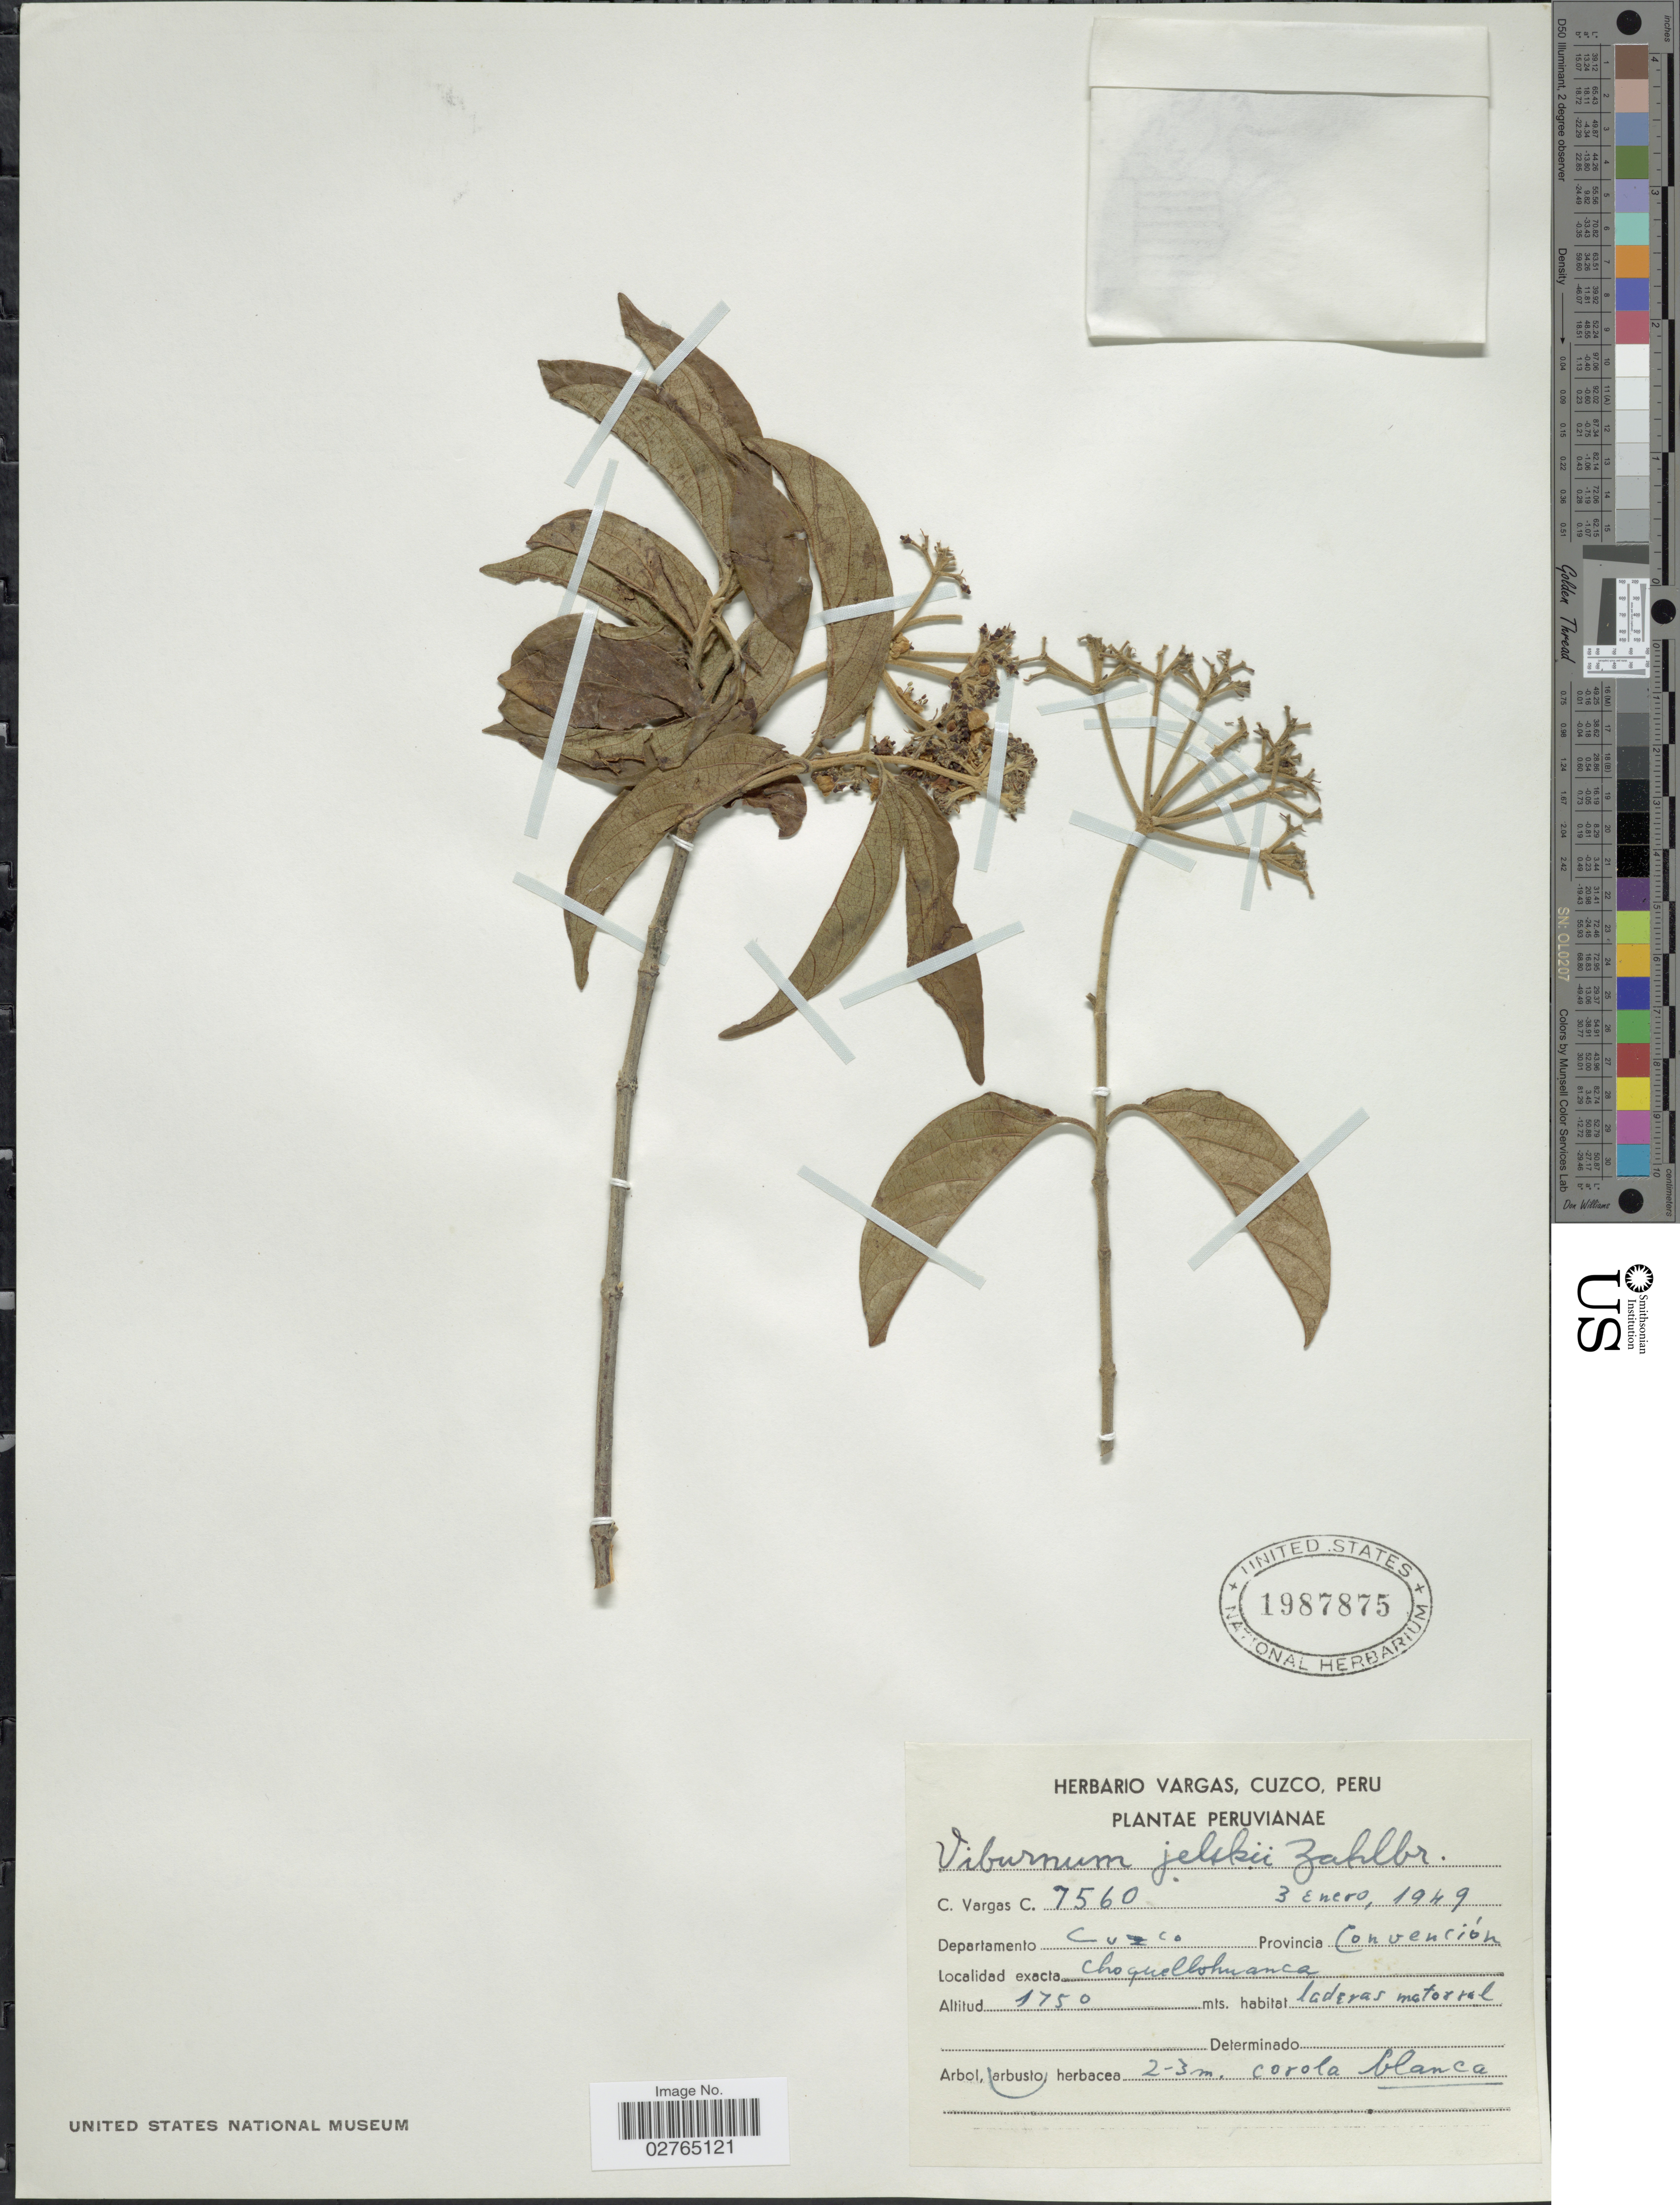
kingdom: Plantae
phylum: Tracheophyta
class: Magnoliopsida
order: Dipsacales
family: Viburnaceae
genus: Viburnum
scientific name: Viburnum jelskii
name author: Zahlbr.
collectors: C. Vargas Calderón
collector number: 7560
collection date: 1949-01-03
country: Peru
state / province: Cusco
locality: Departamento Cuzco. Provincia Convención. Choquellohuanca.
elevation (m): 1750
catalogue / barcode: US 1987875